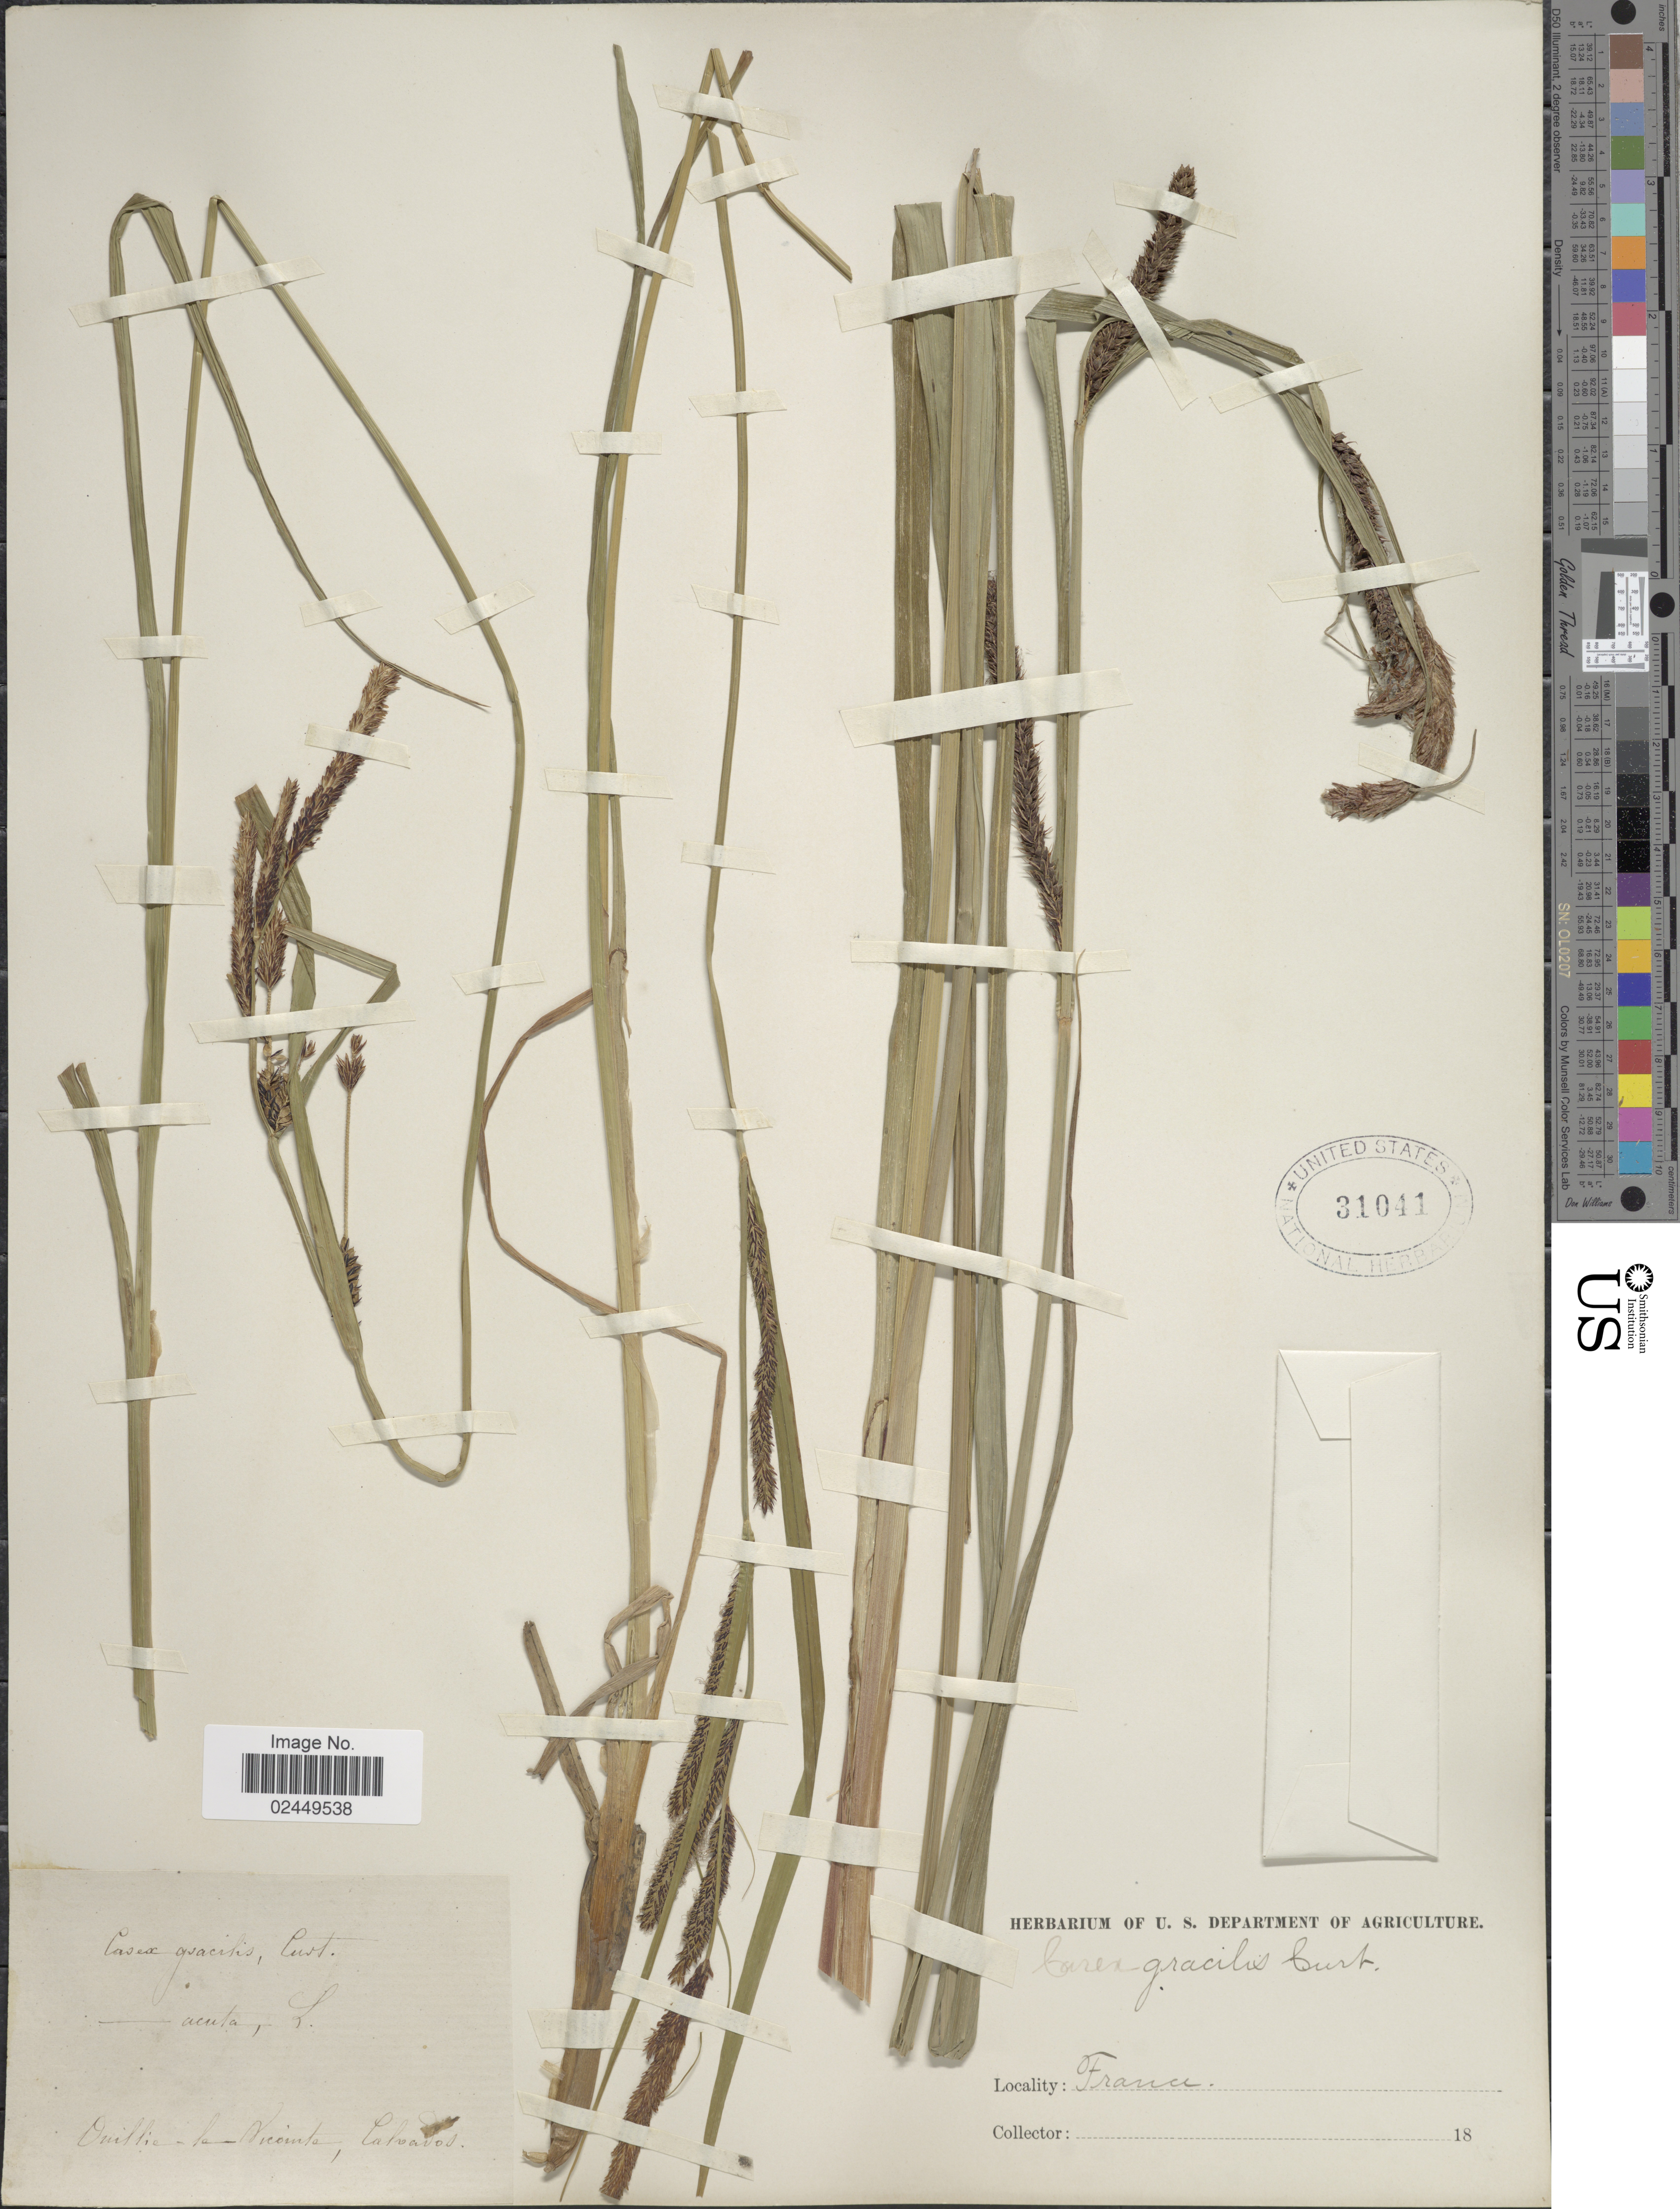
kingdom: Plantae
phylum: Tracheophyta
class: Liliopsida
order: Poales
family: Cyperaceae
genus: Carex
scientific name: Carex acuta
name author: L.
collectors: ex herb. U. S. Department of Agriculture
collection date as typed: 18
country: France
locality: Omille [illegible text] l[illegible text] Vicente, Calcades[interpreted]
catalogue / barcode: US 31041